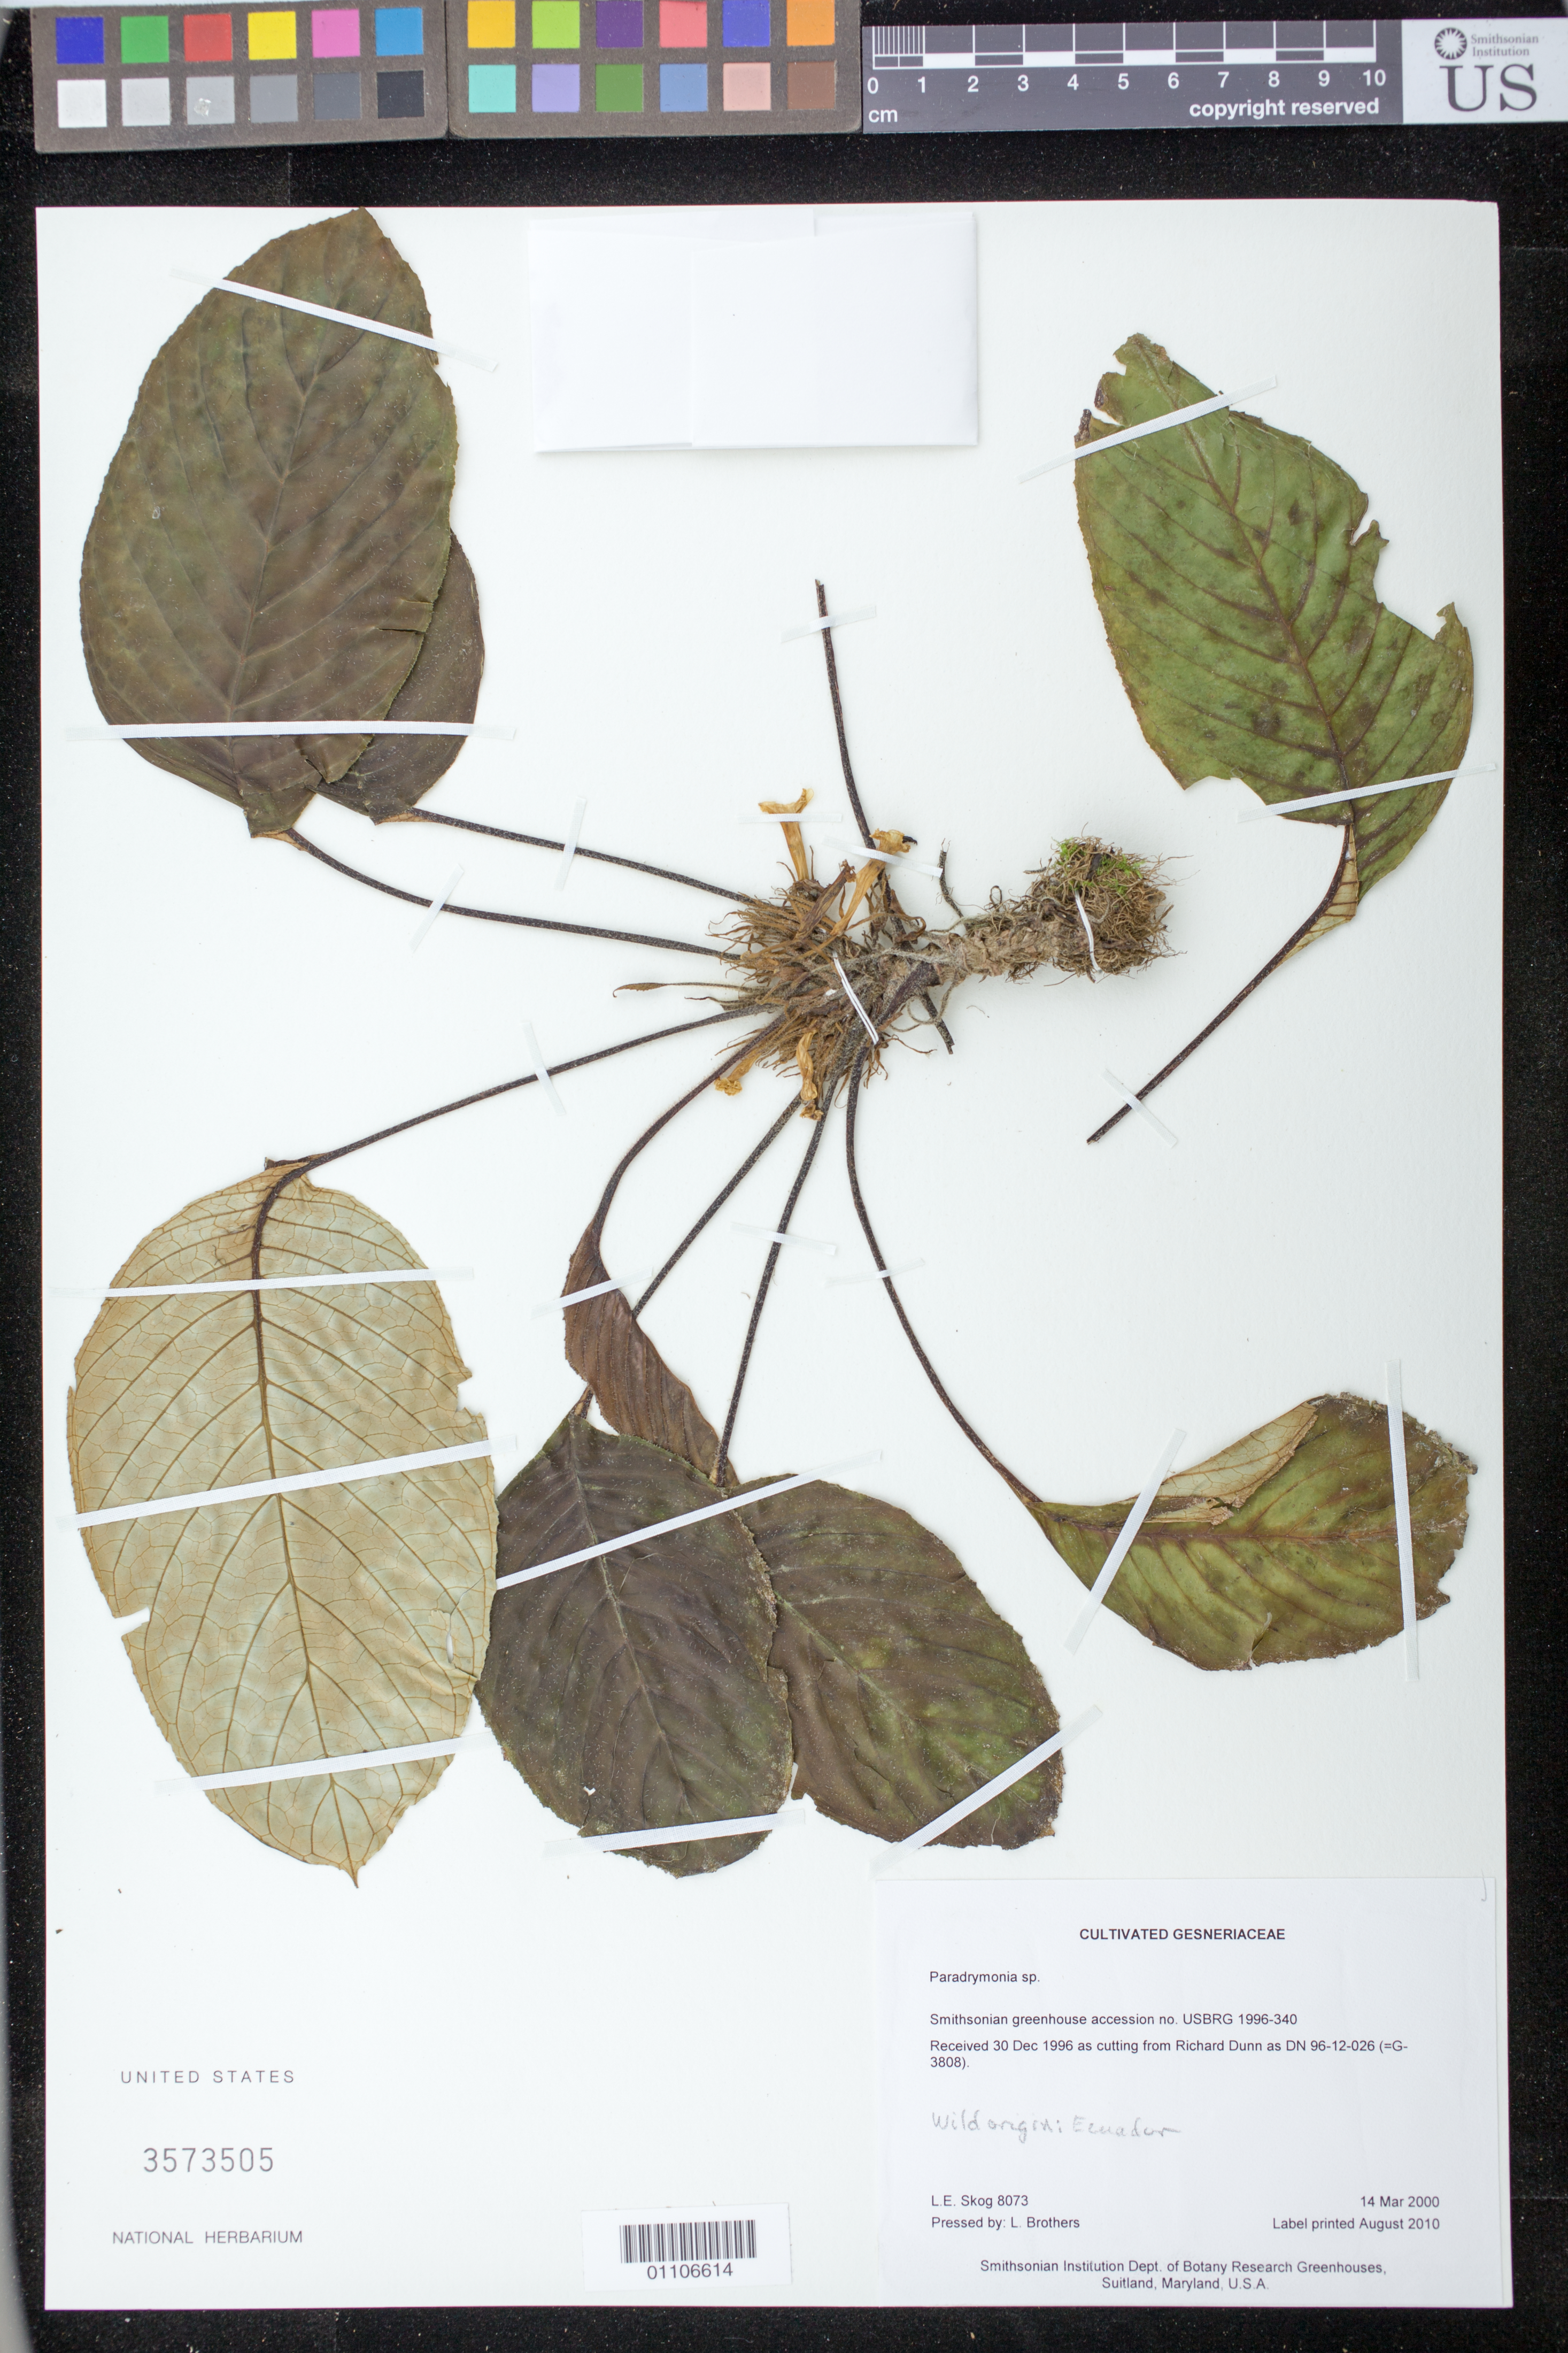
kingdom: Plantae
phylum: Tracheophyta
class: Magnoliopsida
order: Lamiales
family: Gesneriaceae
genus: Paradrymonia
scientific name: Paradrymonia sp.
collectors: L. E. Skog & L. Brothers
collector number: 8073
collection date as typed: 14 Mar 2000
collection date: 2000-03-14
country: United States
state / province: Maryland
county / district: Prince George's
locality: Smithsonian Institution Dept. of Botany Research Greenhouses, Suitland, Maryland, U.S.A.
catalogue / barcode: US 3573505